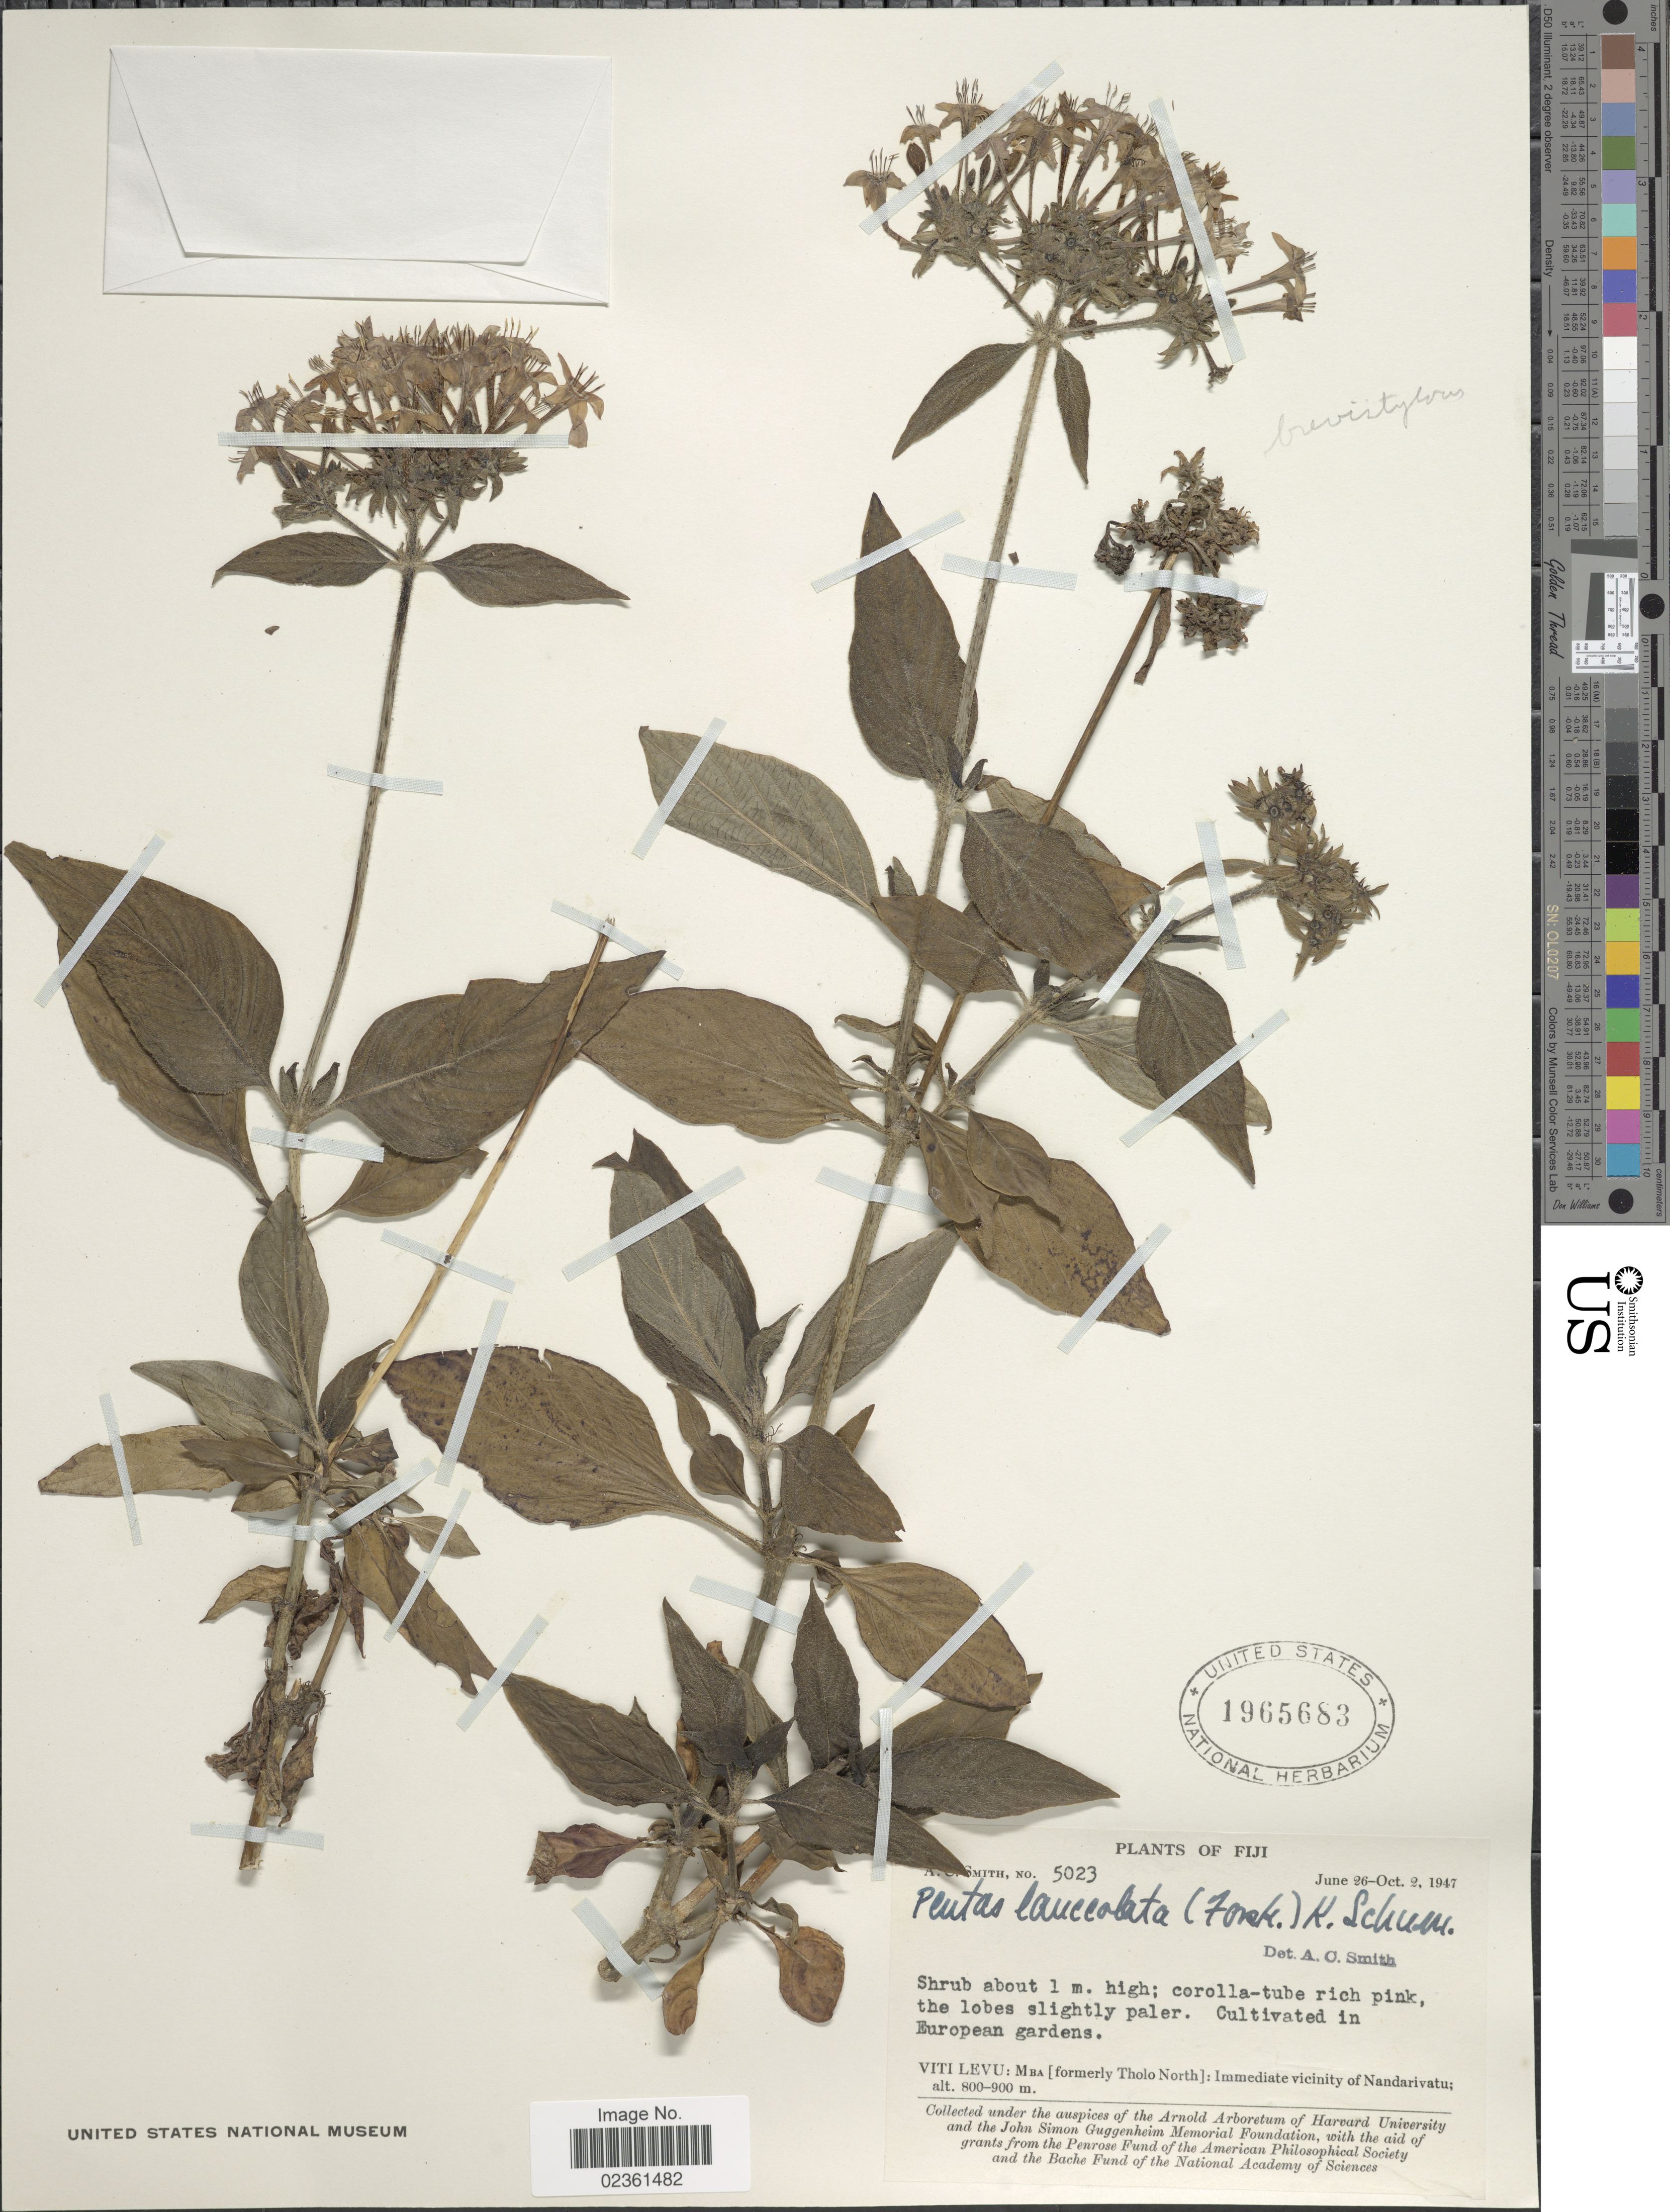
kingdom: Plantae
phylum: Tracheophyta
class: Magnoliopsida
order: Gentianales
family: Rubiaceae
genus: Pentas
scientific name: Pentas lanceolata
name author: (Forssk.) Deflers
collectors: A. C. Smith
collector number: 5023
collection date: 1947-06-26/1947-10-02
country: Fiji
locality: Cultivated in European gardens, Viti Levu: Mba [formerly tholo North]: Immdiate vicinity of Nandarivatu.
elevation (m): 800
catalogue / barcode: US 1965683